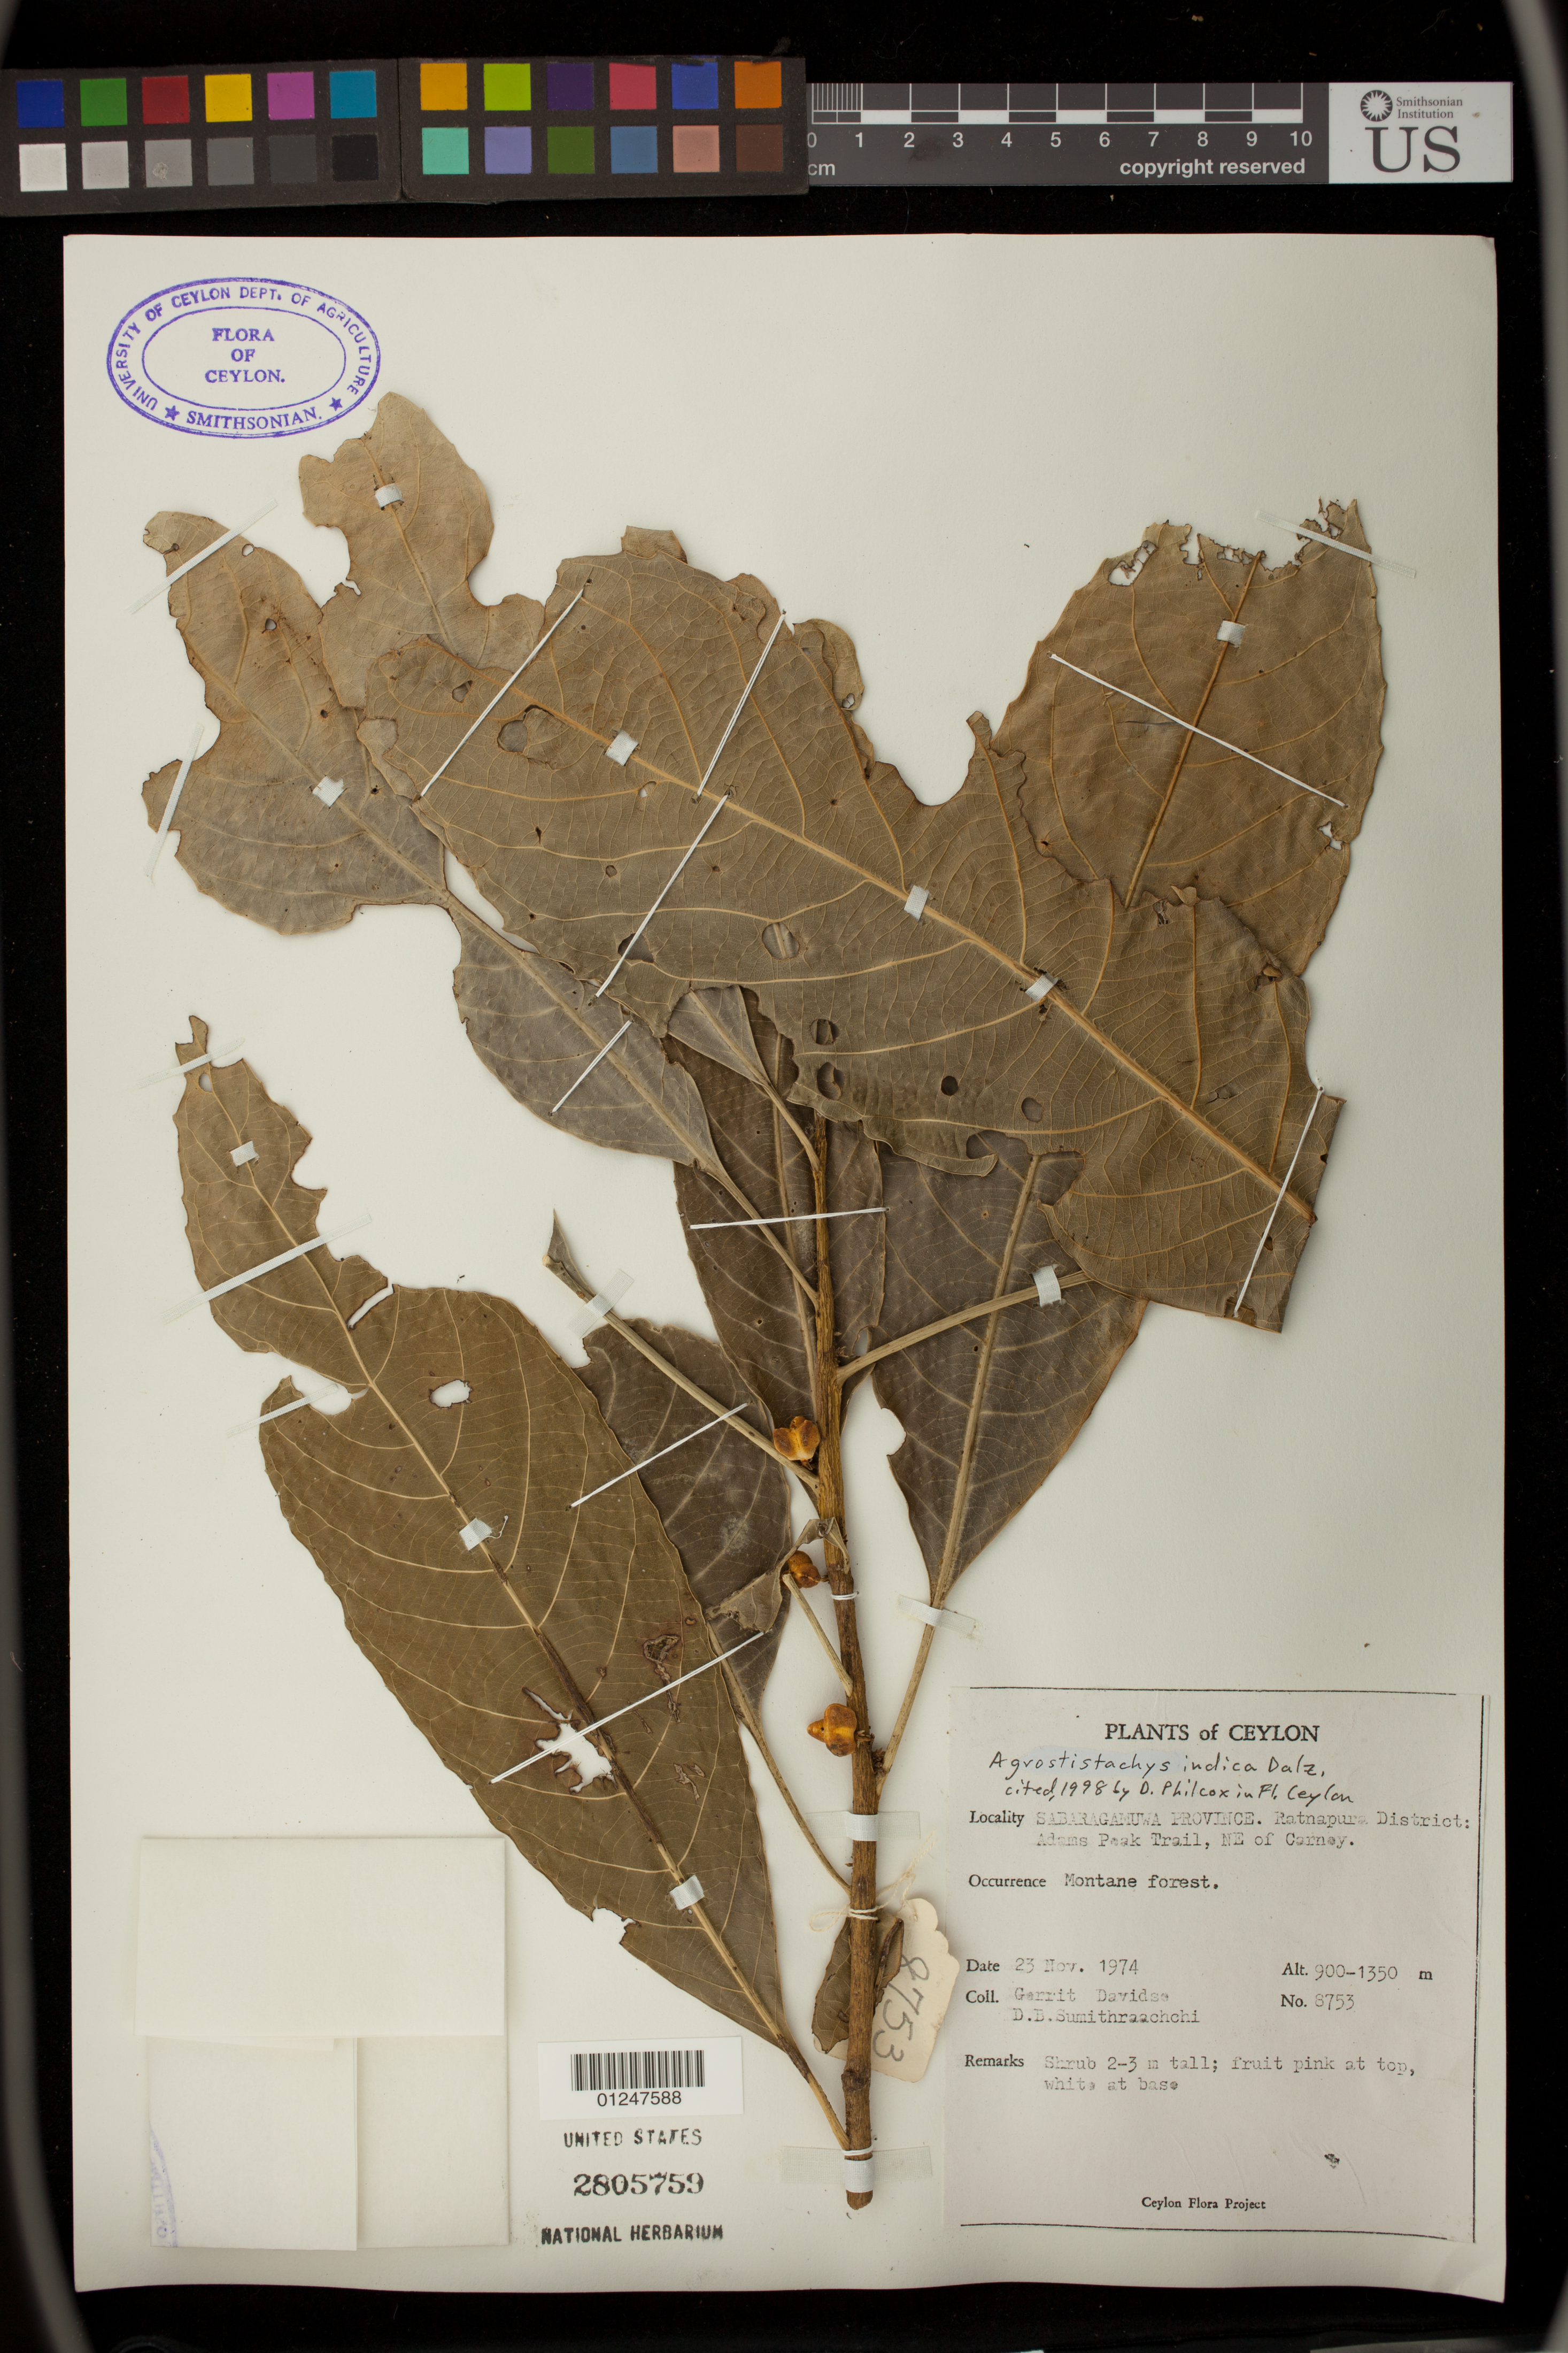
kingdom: Plantae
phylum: Tracheophyta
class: Magnoliopsida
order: Malpighiales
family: Euphorbiaceae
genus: Agrostistachys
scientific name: Agrostistachys indica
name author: Dalzell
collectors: G. Davidse & D. B. Sumithraarachchi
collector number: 8753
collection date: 1974-11-23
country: Sri Lanka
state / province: Sabaragamuwa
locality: Ratnapura District: Adams Peak Trail, NE of Carney.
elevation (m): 900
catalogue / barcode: US 2805759